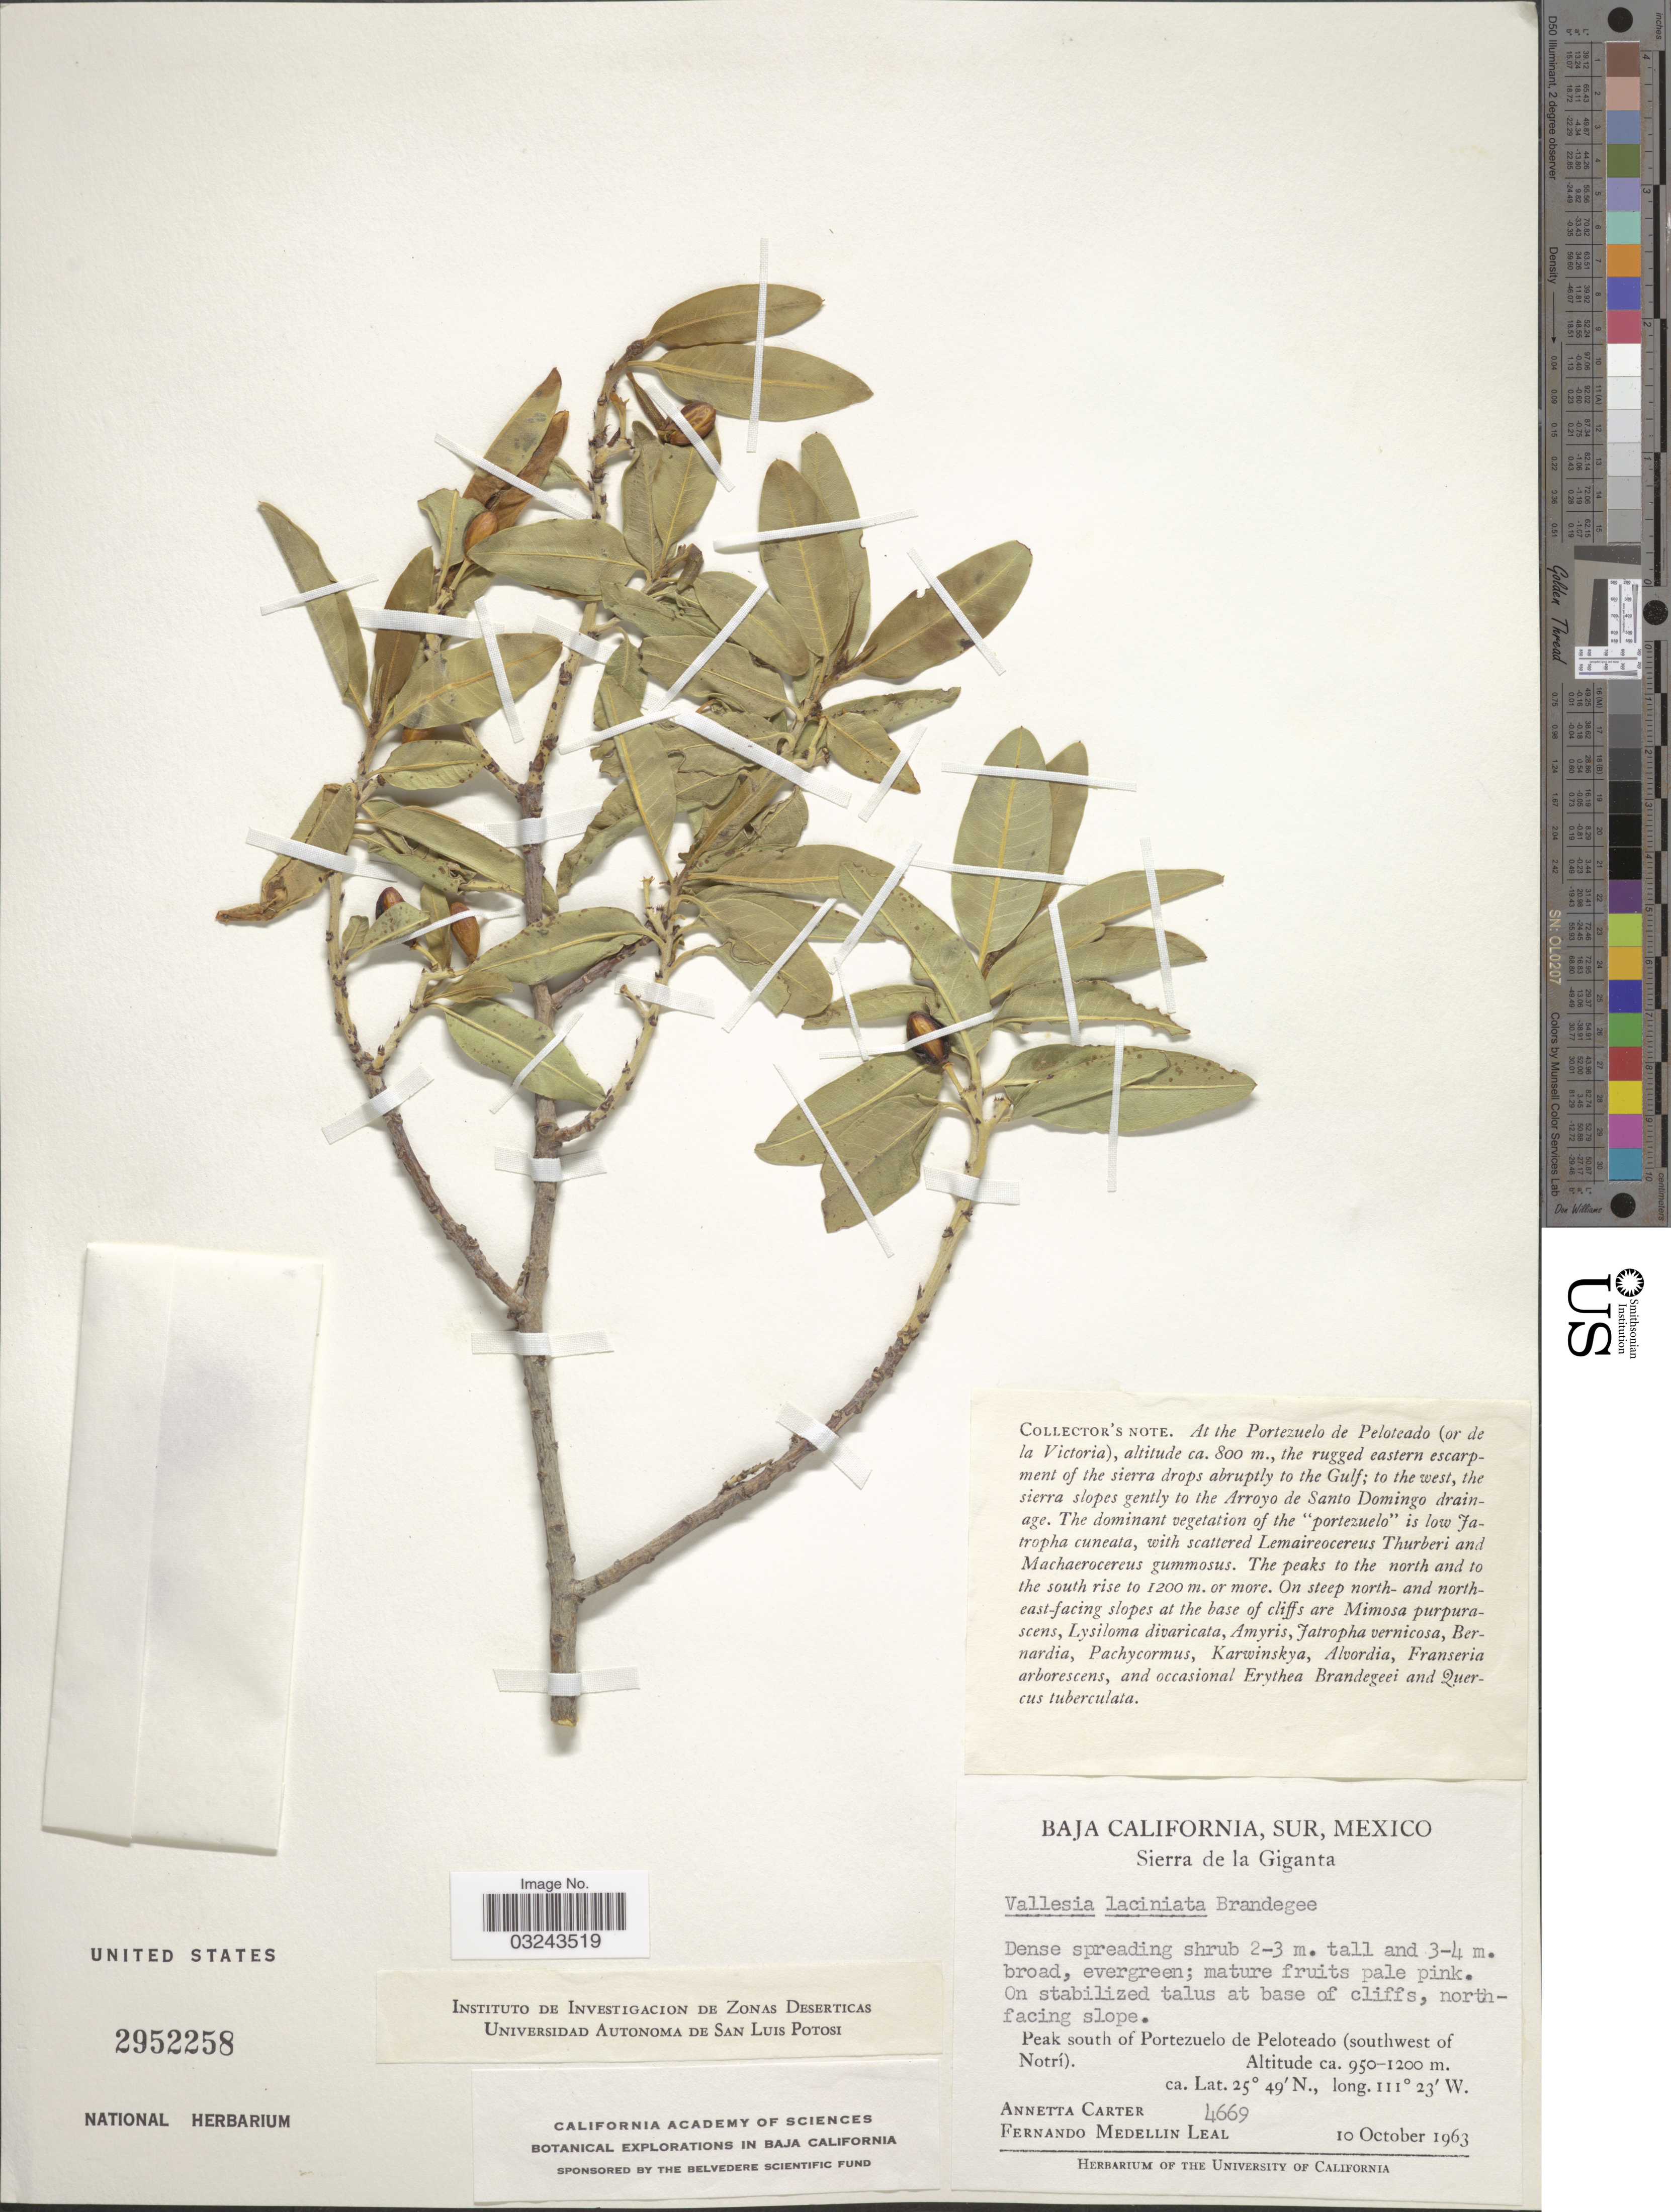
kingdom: Plantae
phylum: Tracheophyta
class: Magnoliopsida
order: Gentianales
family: Apocynaceae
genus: Vallesia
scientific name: Vallesia laciniata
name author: Brandegee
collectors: A. Carter & F. M. Leal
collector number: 4669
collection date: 1963-10-10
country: Mexico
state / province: Baja California Sur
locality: Baja California, Sur, Sierra de la Giganta, Peak south of Portezuelo de Peloteado (southwest of Notrí), north-facing slope.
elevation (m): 950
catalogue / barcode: US 2952258